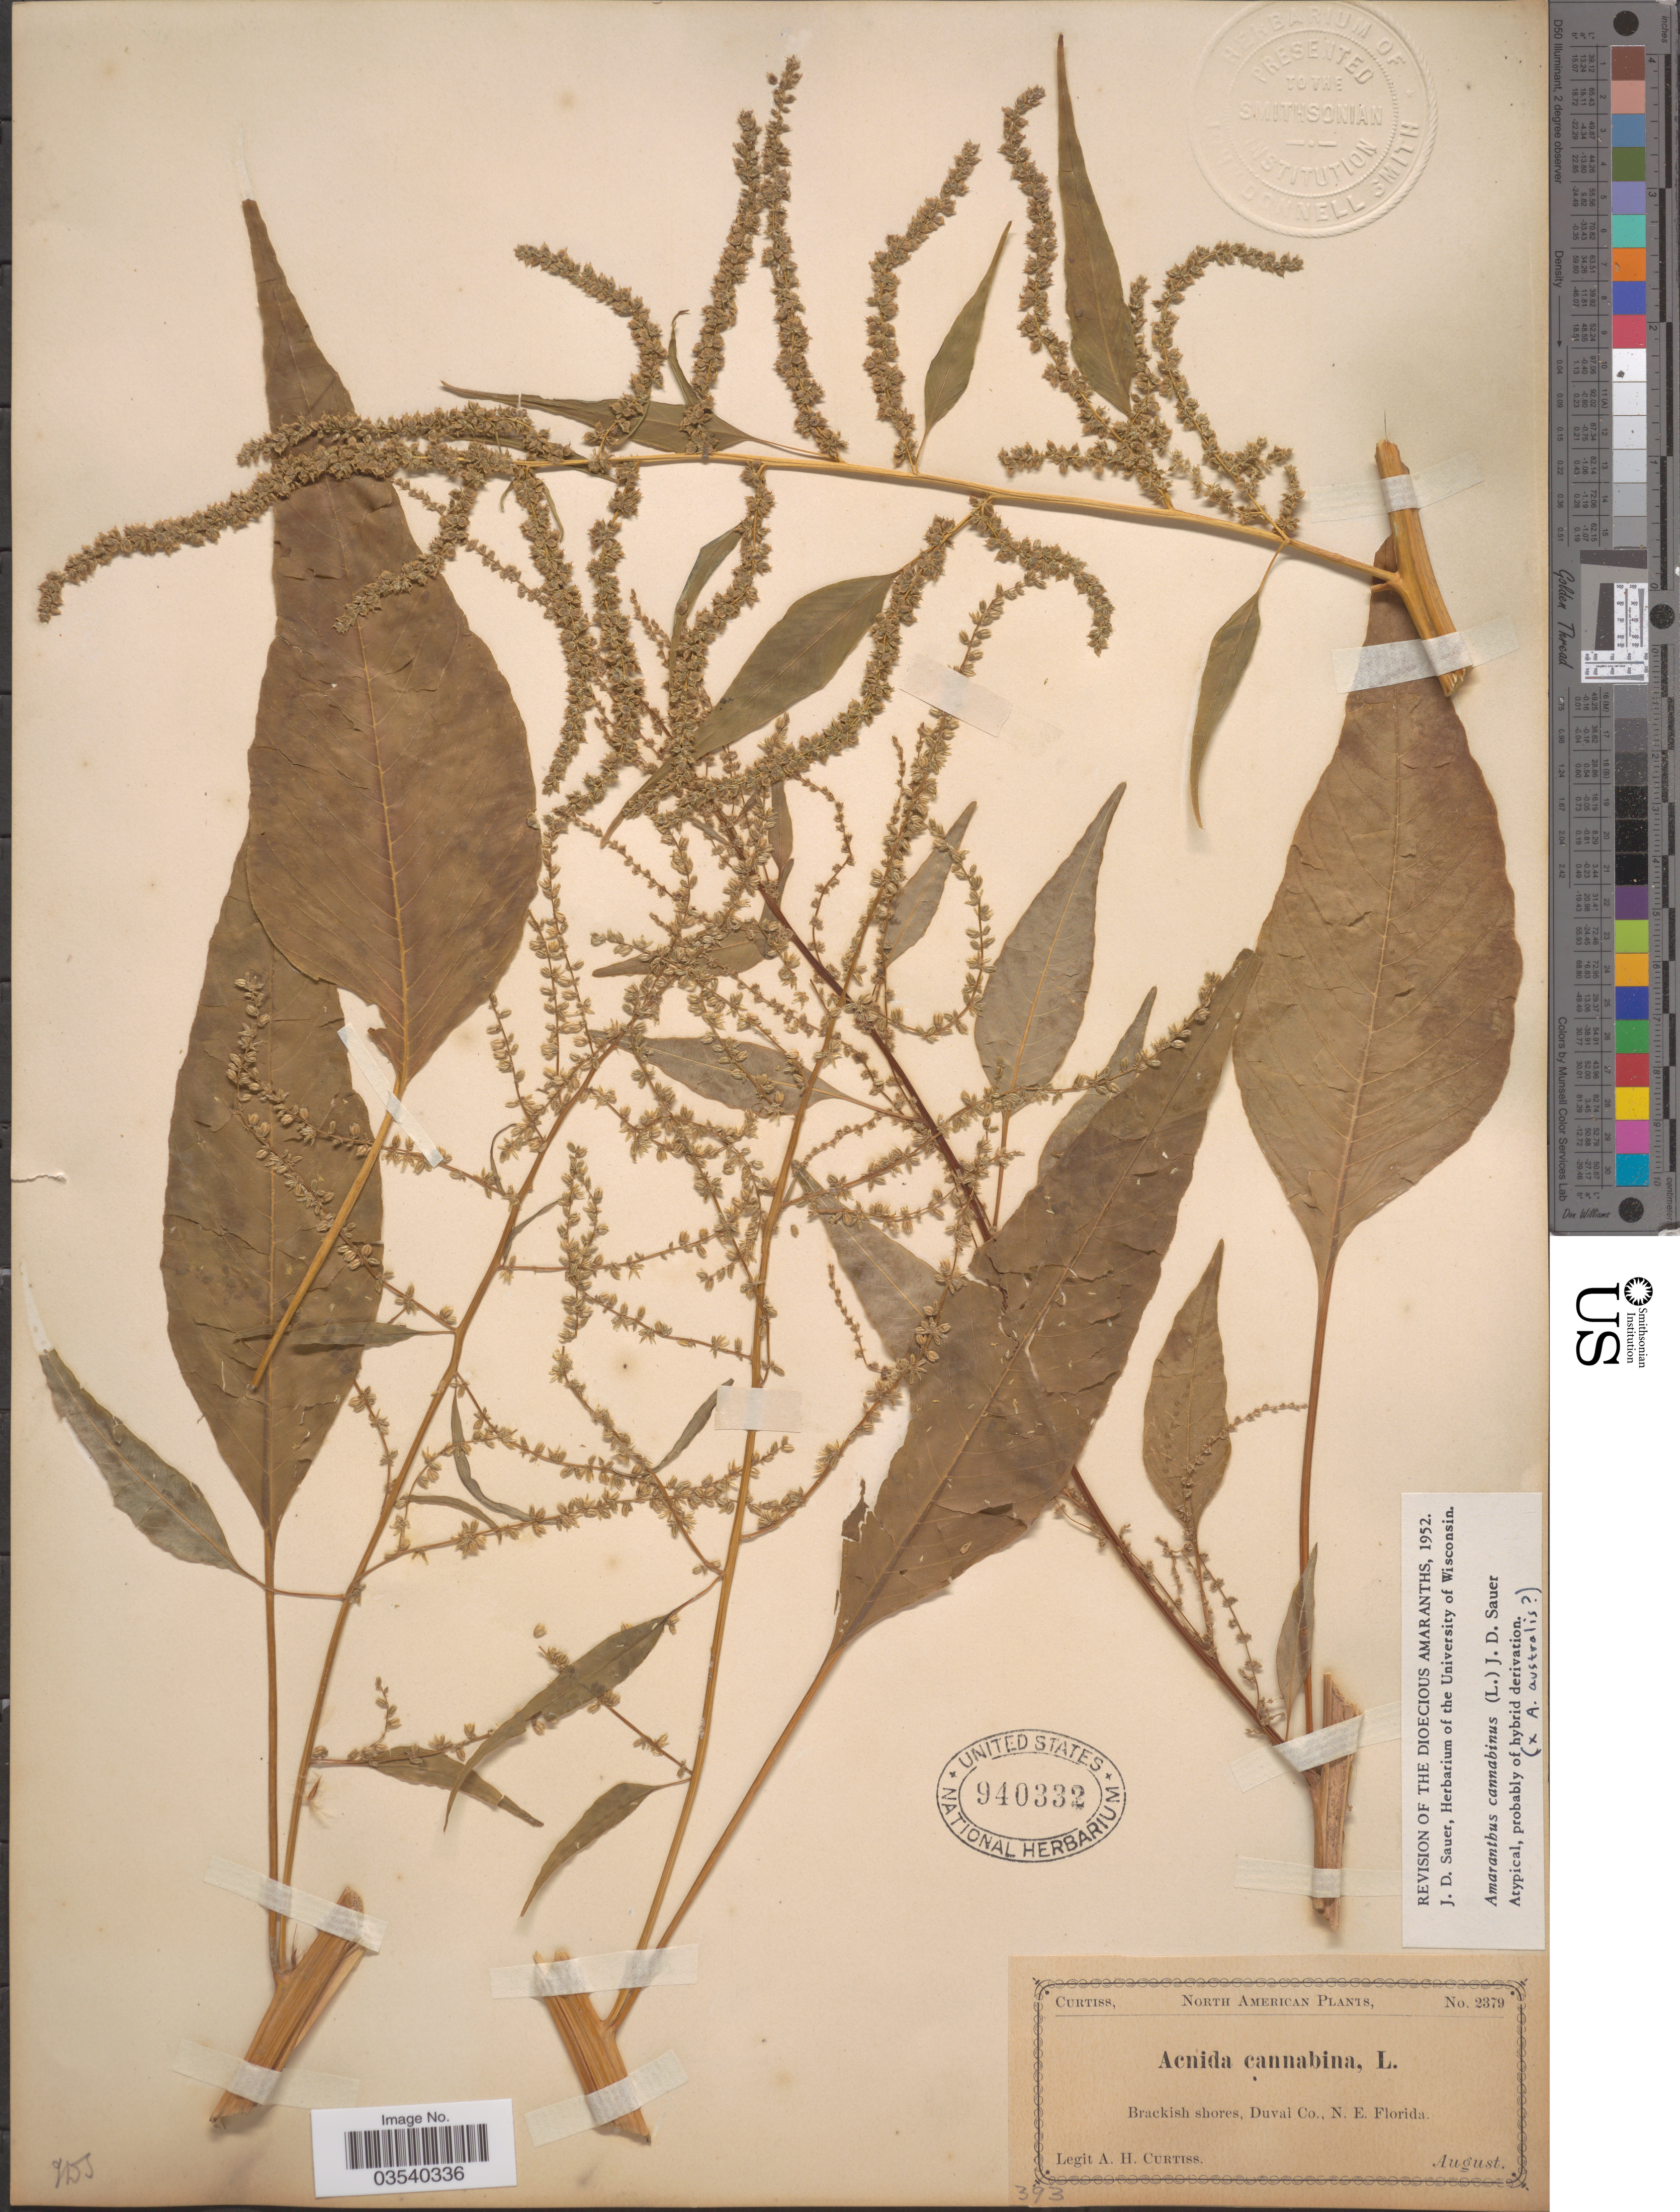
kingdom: Plantae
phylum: Tracheophyta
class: Magnoliopsida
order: Caryophyllales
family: Amaranthaceae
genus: Amaranthus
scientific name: Amaranthus cannabinus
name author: (L.) E.G. F. Sauer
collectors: A. H. Curtiss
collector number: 2379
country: United States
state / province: Florida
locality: Brackish shores, Duvai Co., N.E. Florida.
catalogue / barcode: US 940332